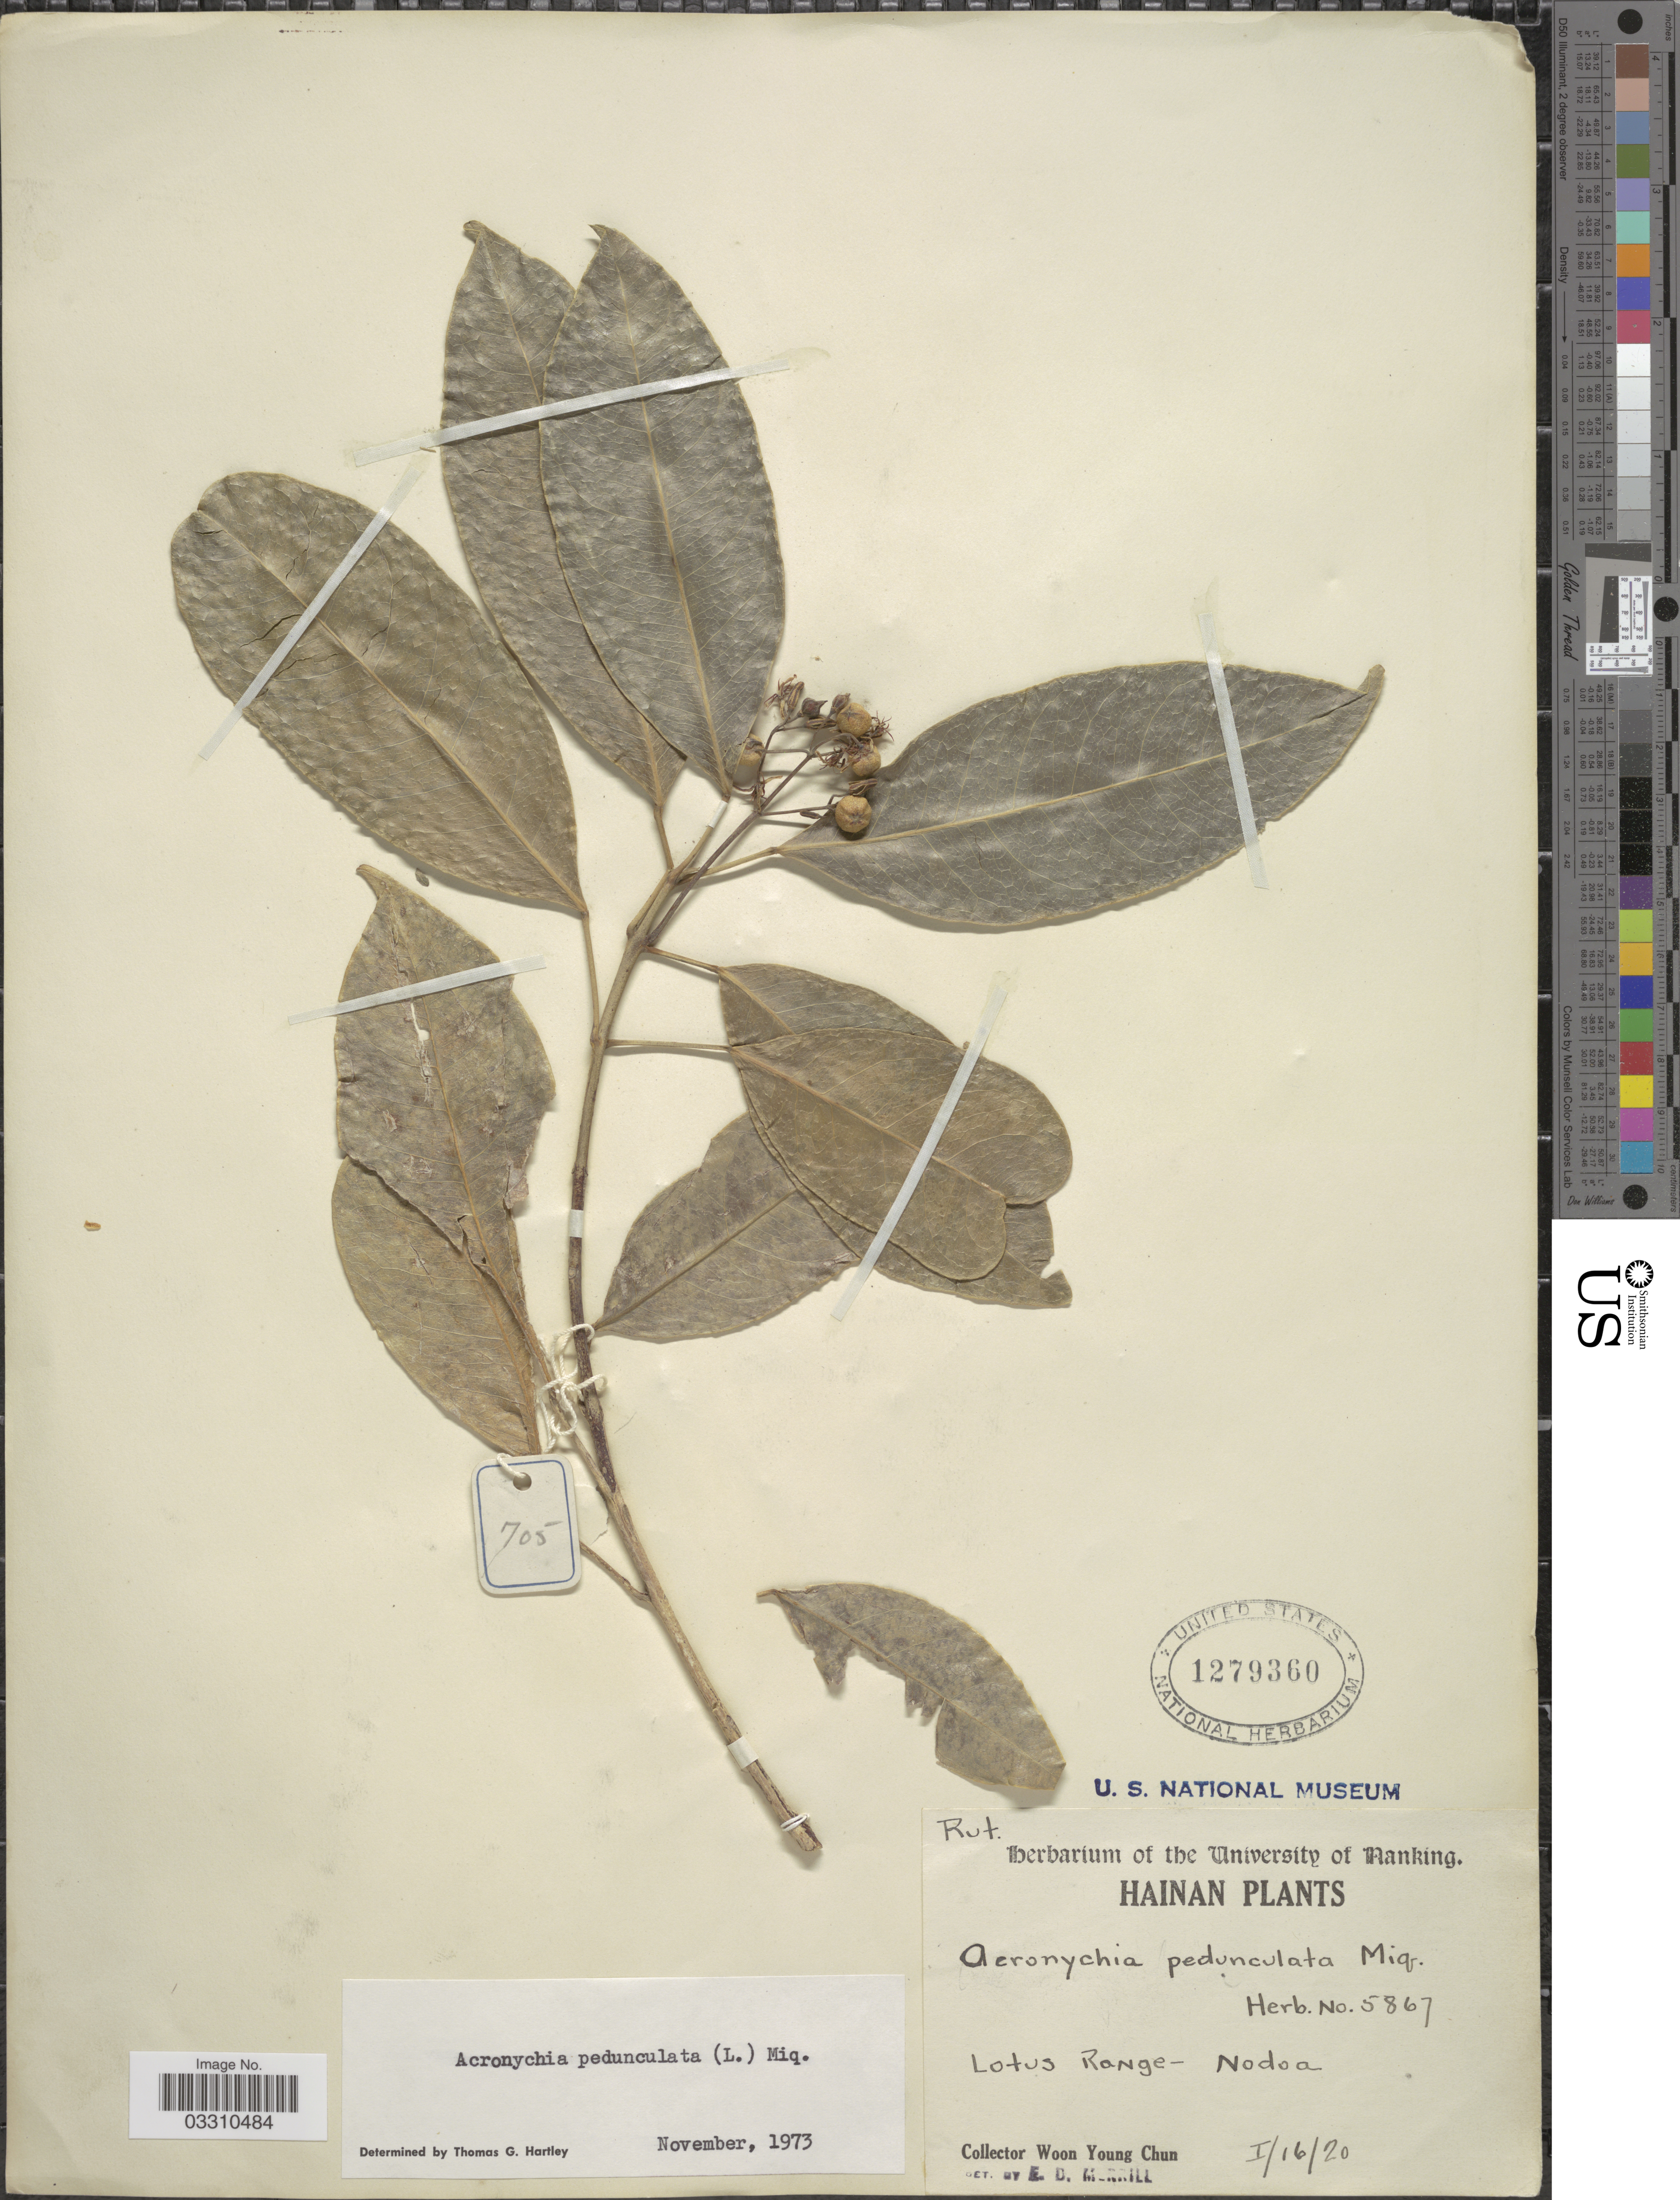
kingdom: Plantae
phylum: Tracheophyta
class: Magnoliopsida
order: Sapindales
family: Rutaceae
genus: Acronychia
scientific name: Acronychia pedunculata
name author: (L.) Miq.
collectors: W. Y. Chun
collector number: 5867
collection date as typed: Transcribed d/m/y: 16/1/20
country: China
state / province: Hainan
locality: Lotus Range - Nodoa.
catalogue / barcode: US 1279360